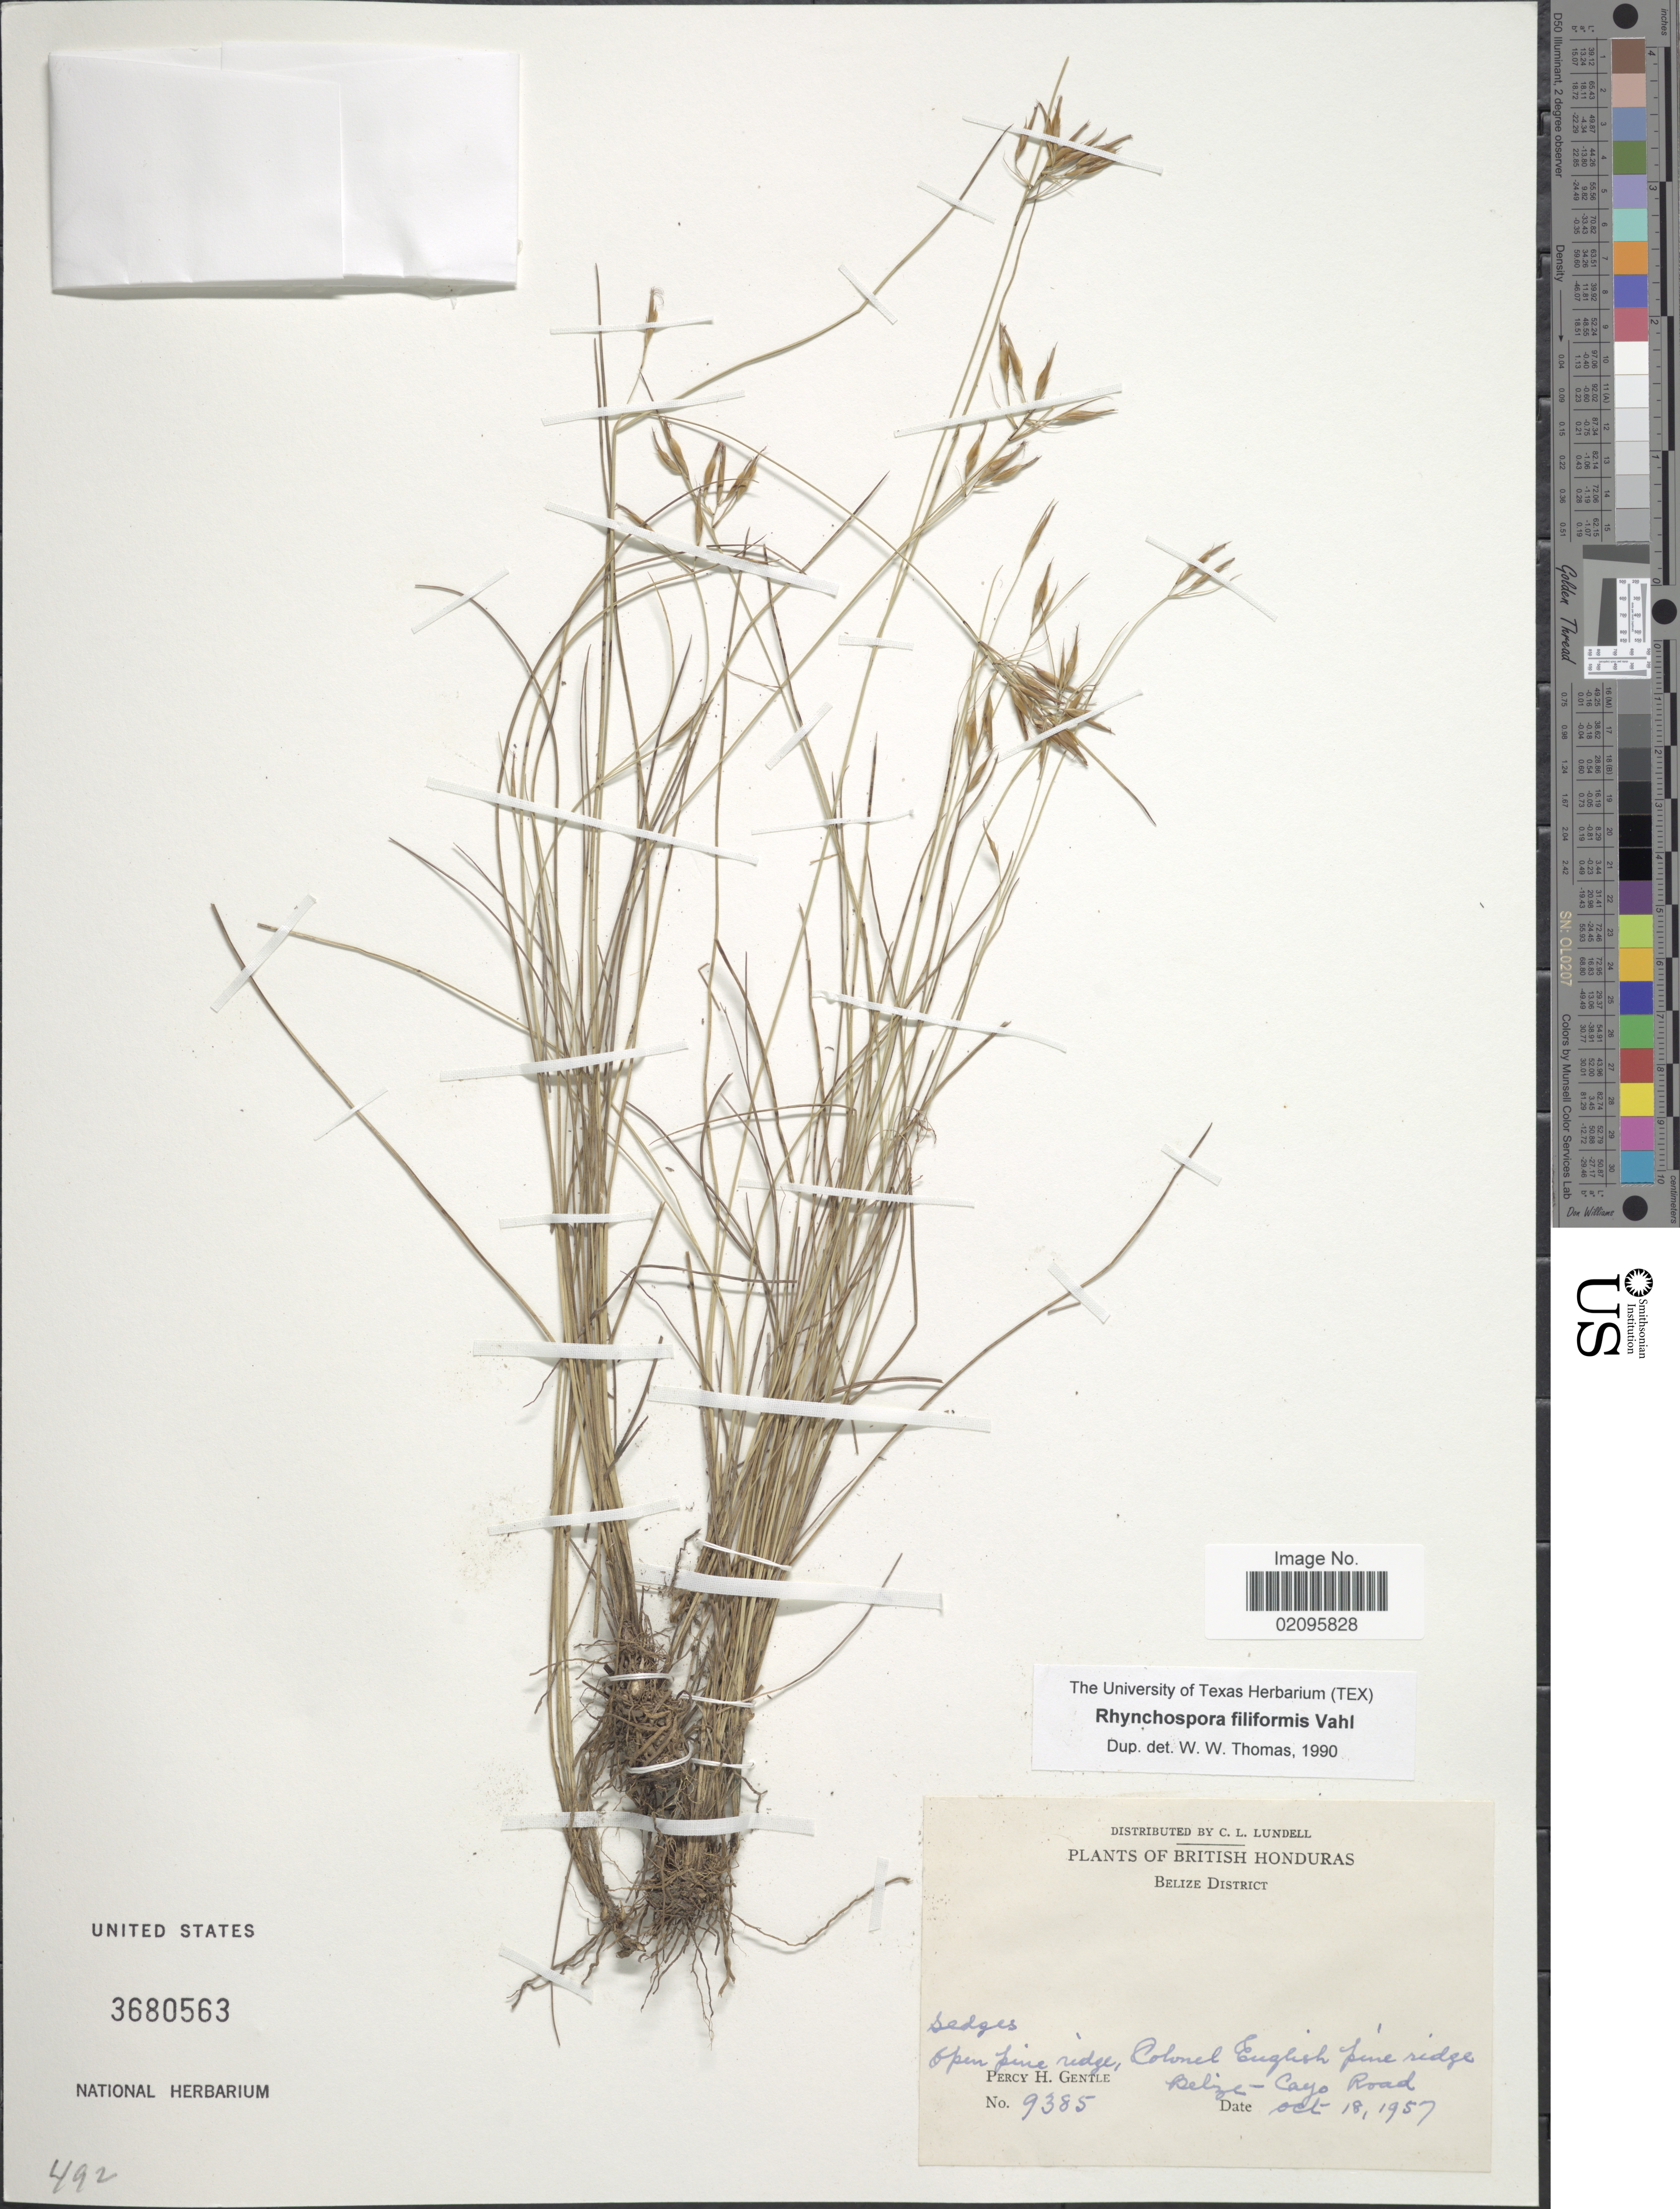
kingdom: Plantae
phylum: Tracheophyta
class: Liliopsida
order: Poales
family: Cyperaceae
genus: Rhynchospora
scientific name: Rhynchospora filiformis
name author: Vahl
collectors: P. H. Gentle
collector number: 9385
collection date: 1957-10-18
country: Belize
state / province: Belize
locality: Colonel English pine ridge, Belize-Cayo Road.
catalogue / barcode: US 3680563